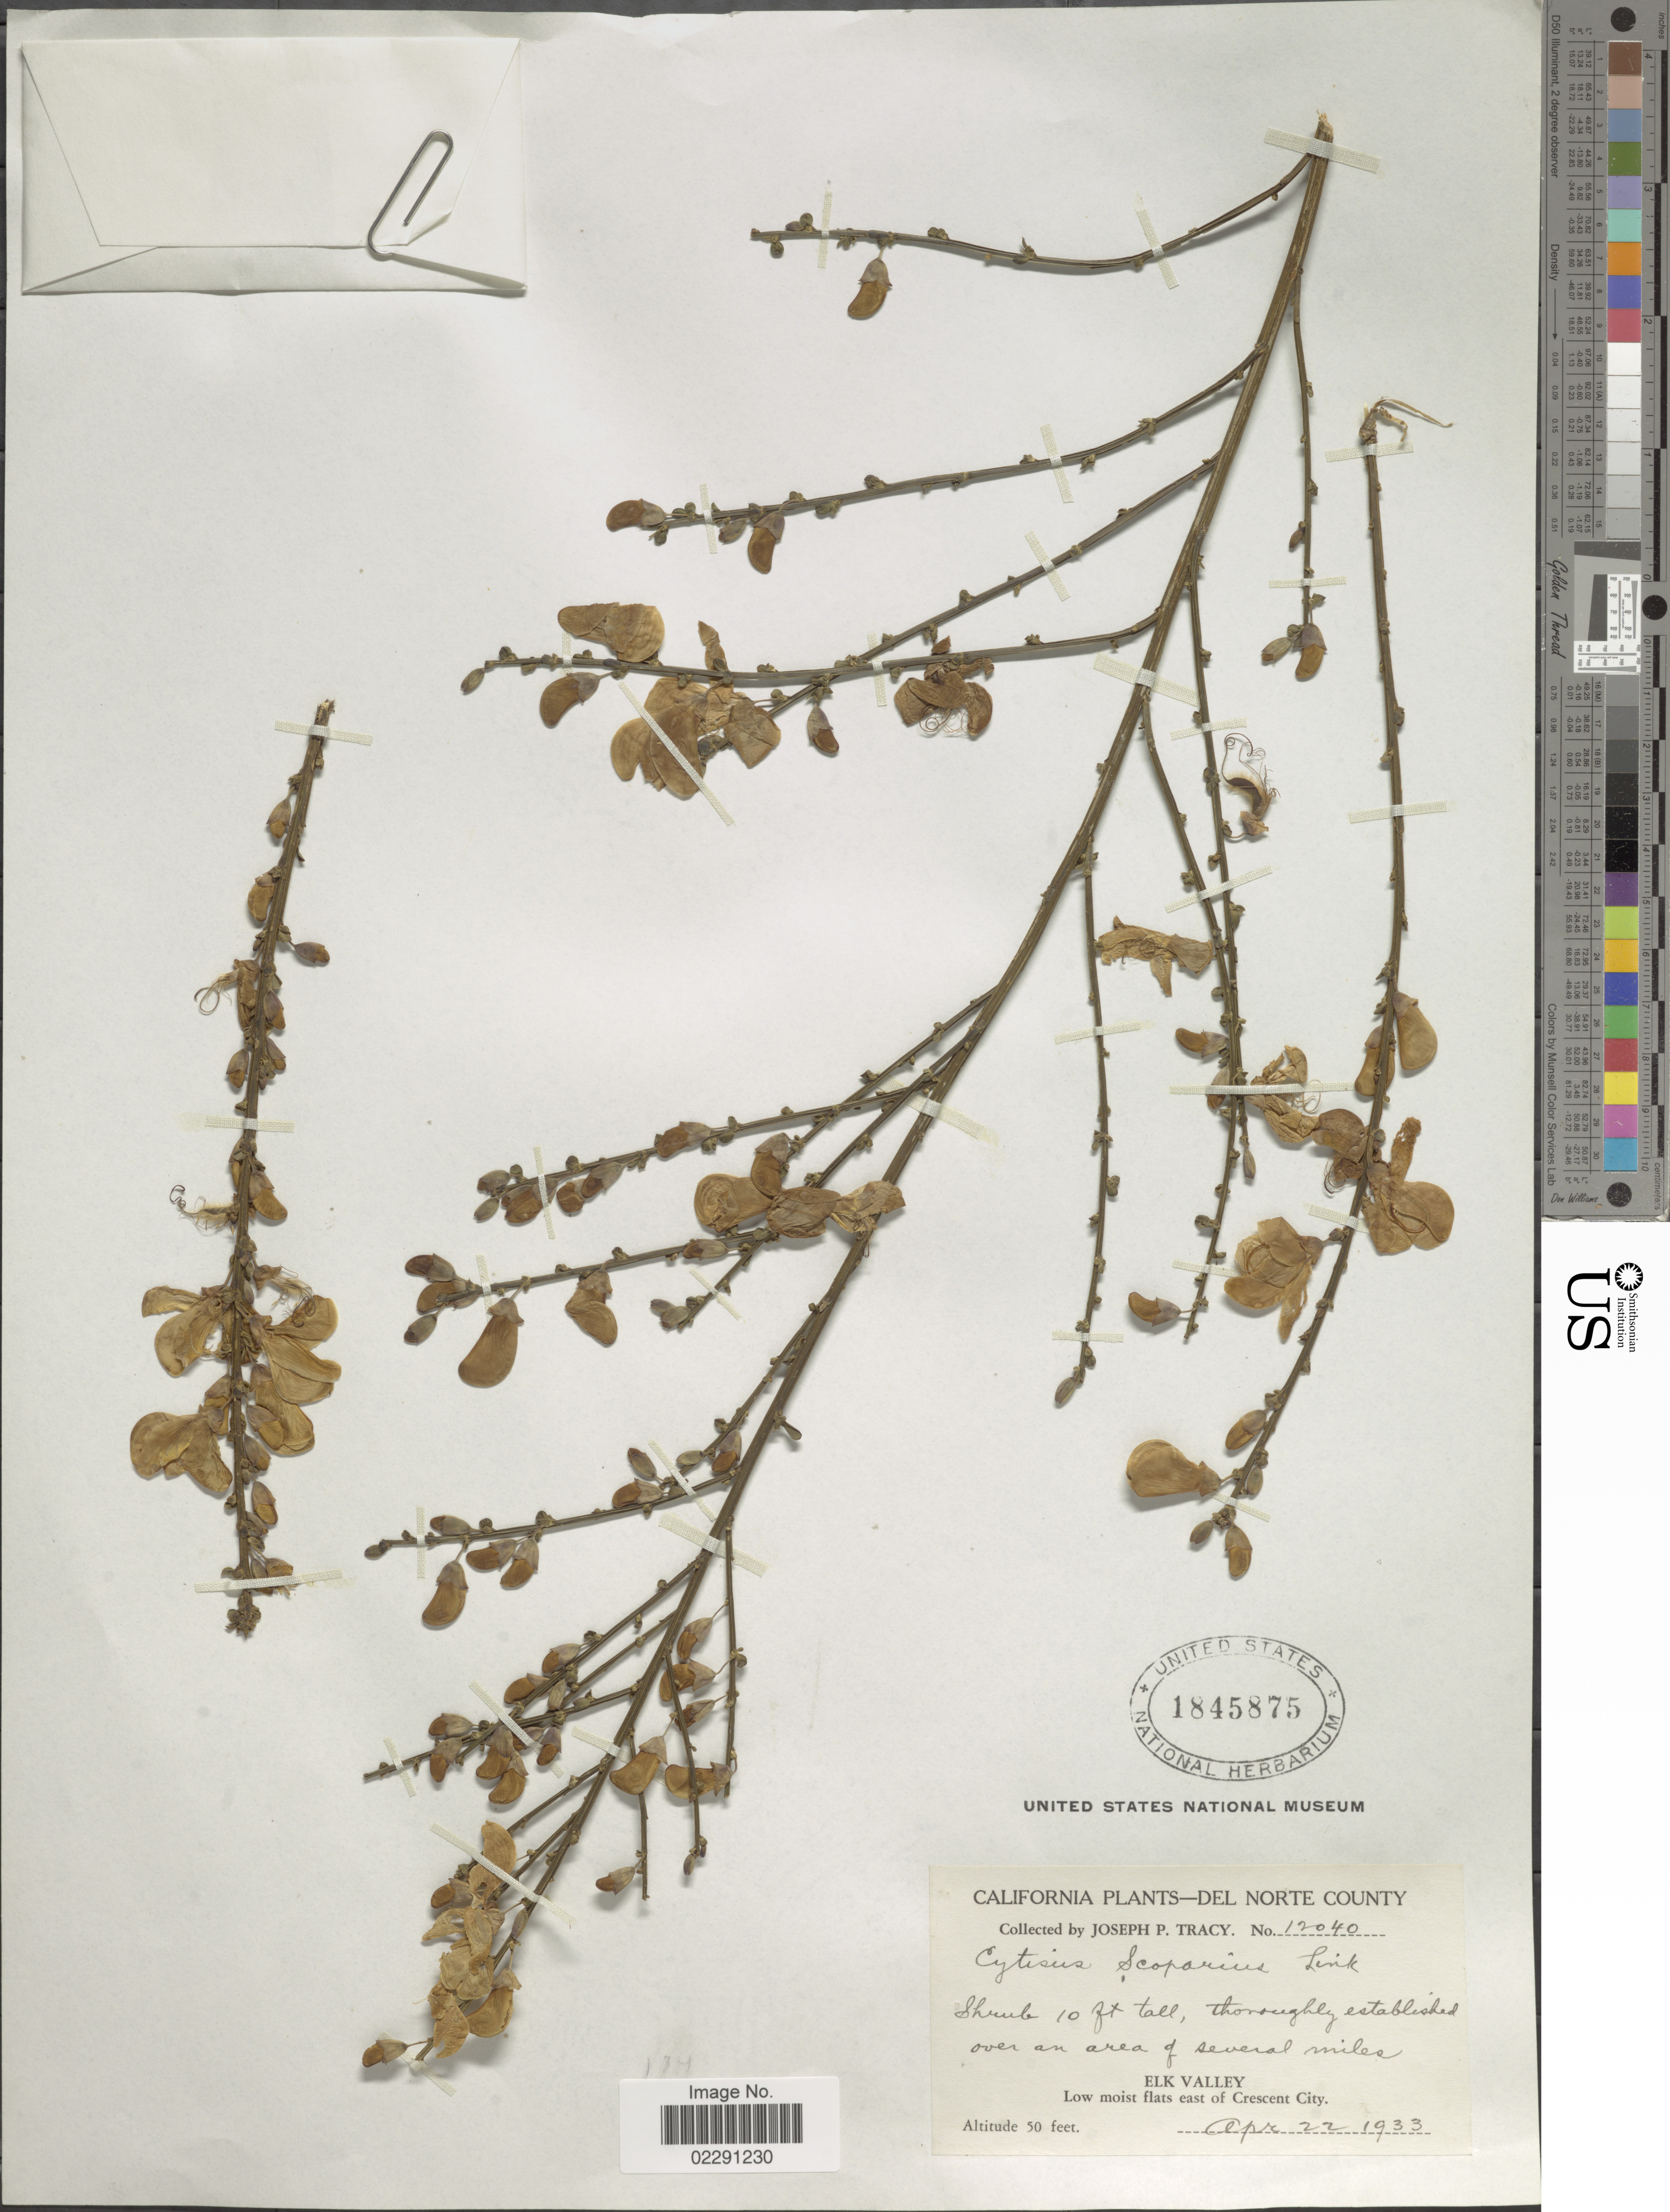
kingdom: Plantae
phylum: Tracheophyta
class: Magnoliopsida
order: Fabales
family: Fabaceae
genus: Cytisus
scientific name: Cytisus scoparius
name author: (L.) Link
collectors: J. Tracy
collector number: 12040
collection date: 1933-04-22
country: United States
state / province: California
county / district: Del Norte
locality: Del Norte County, thoroughly established over an area of several miles, Elk Valley, low moist flats east of Crescent City.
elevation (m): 15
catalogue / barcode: US 1845875